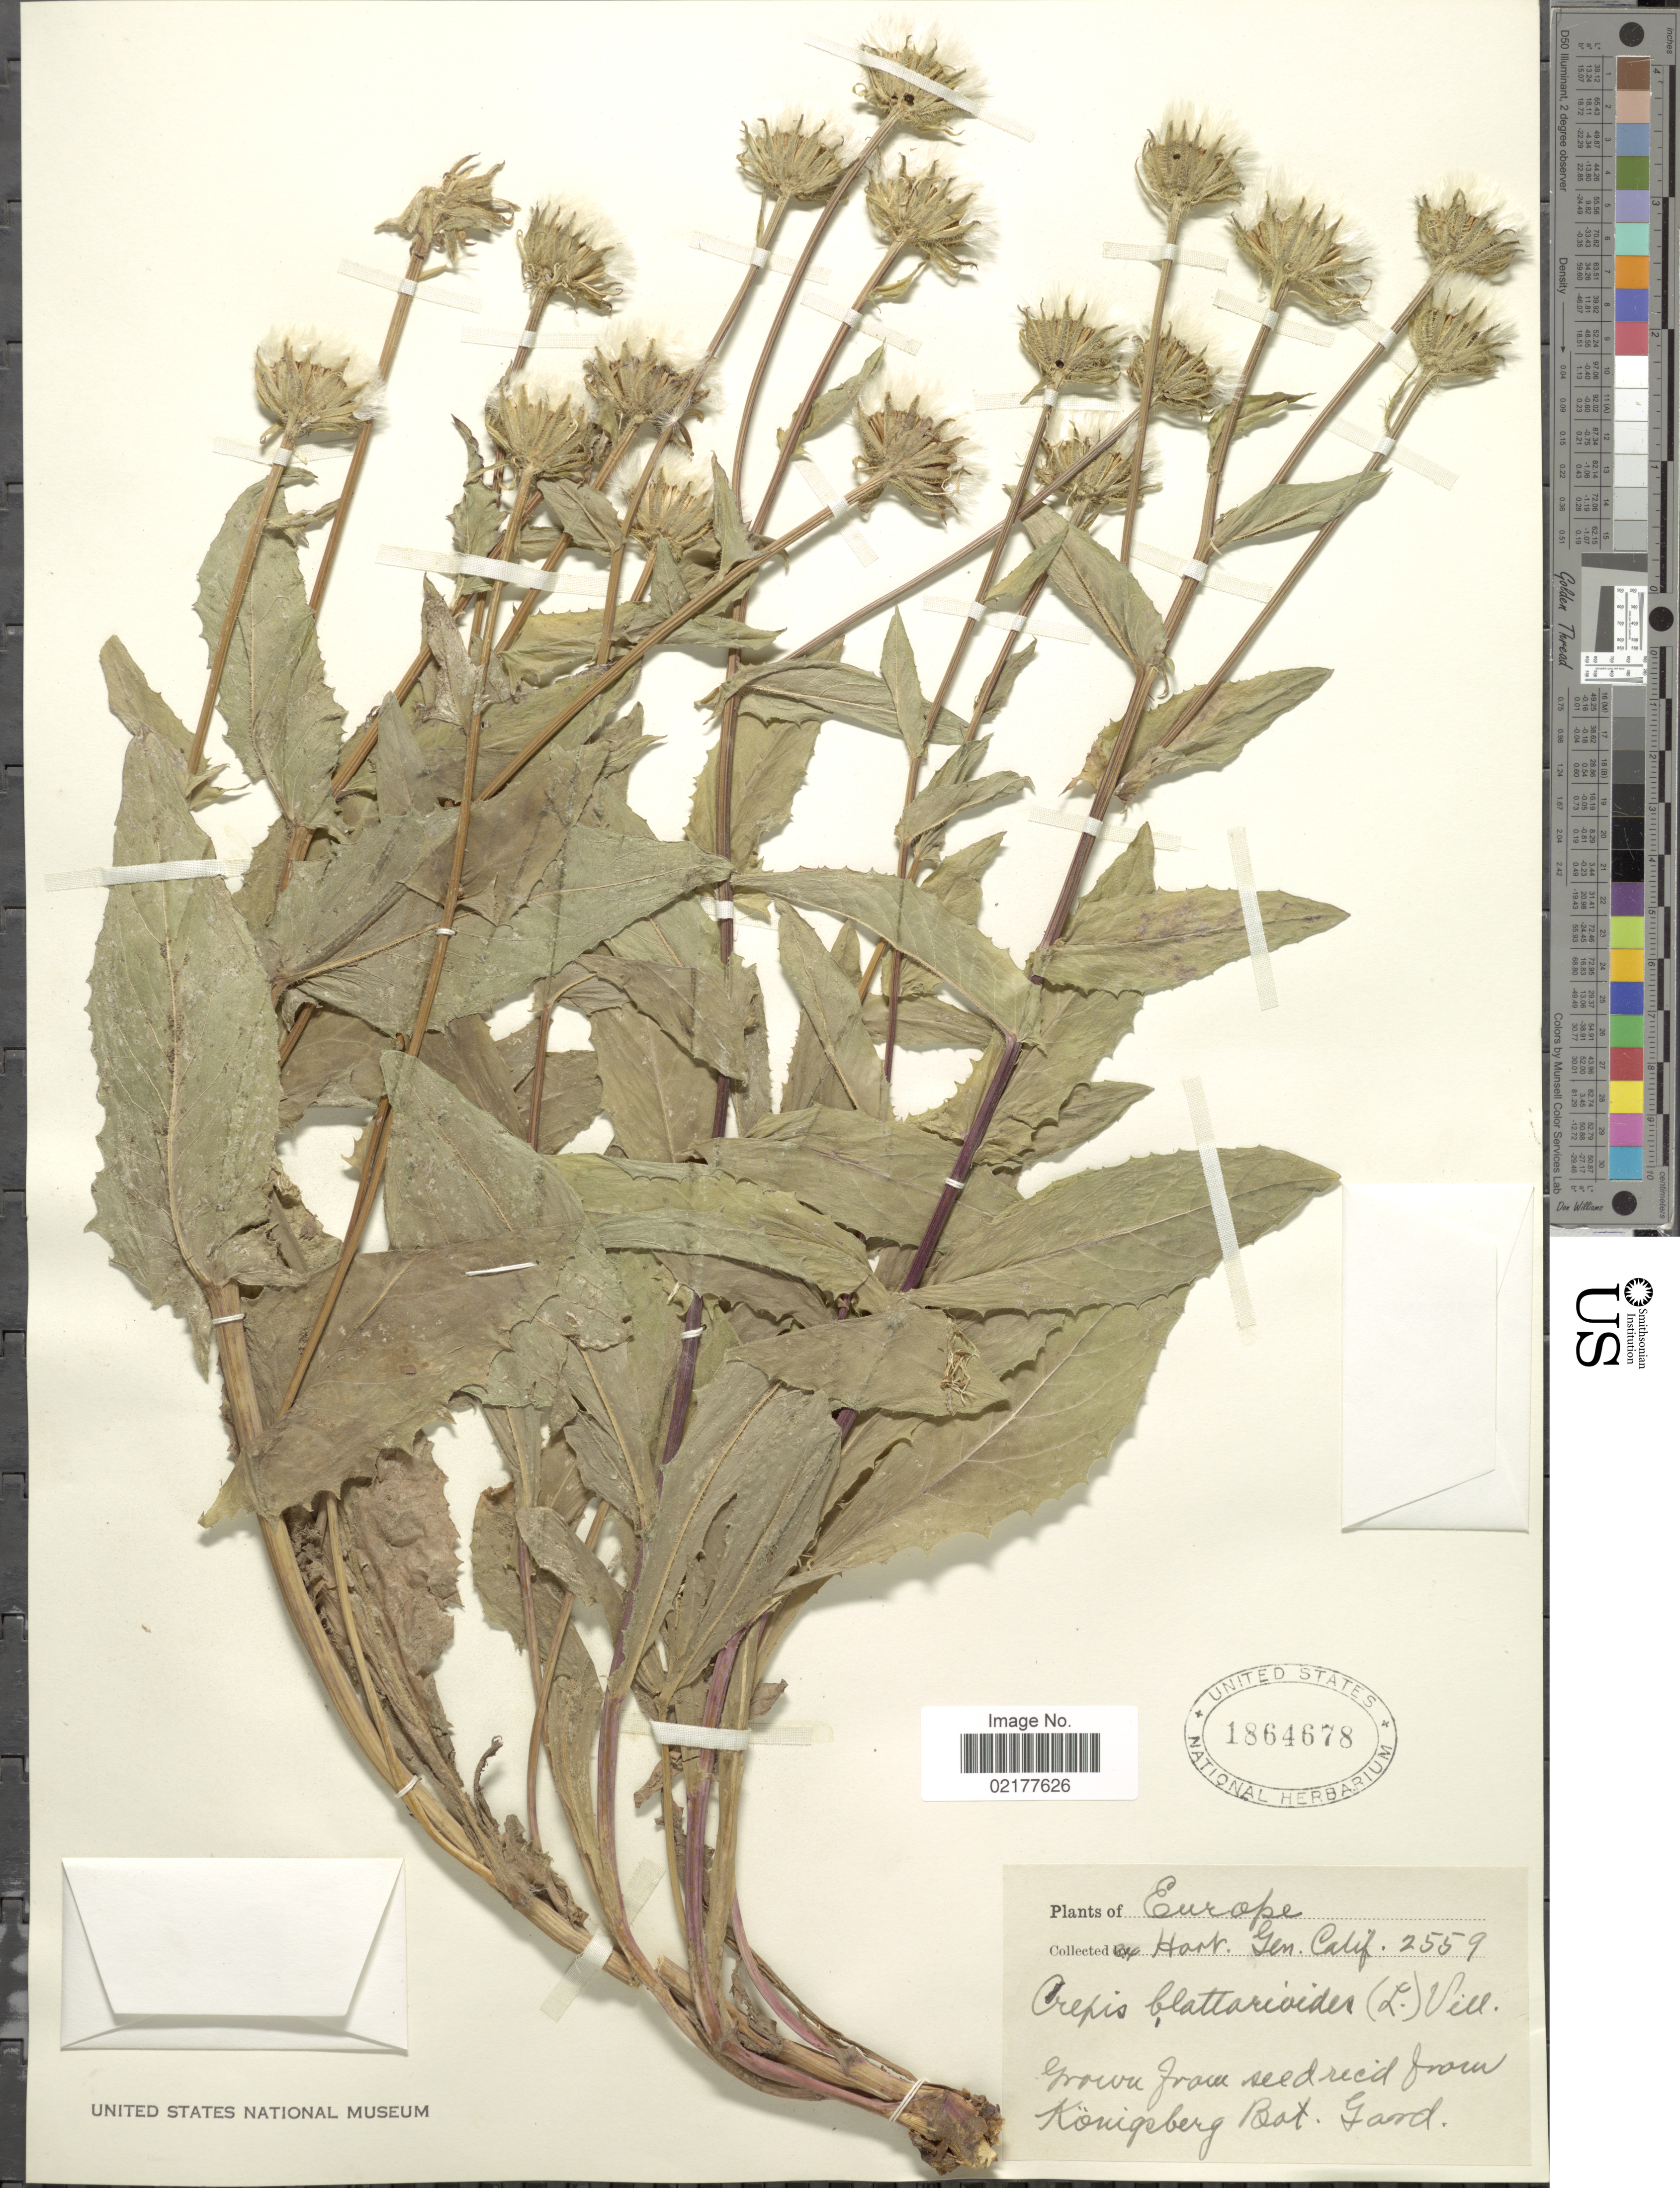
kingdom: Plantae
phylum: Tracheophyta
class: Magnoliopsida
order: Asterales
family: Asteraceae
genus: Crepis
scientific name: Crepis pyrenaica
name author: (L.) Greuter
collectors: Hort. Gen. Calif.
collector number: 2559?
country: Russian Federation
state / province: Kaliningrad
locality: Europe. Königsberg Bot. Gard. [unsure placement]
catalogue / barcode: US 1864678